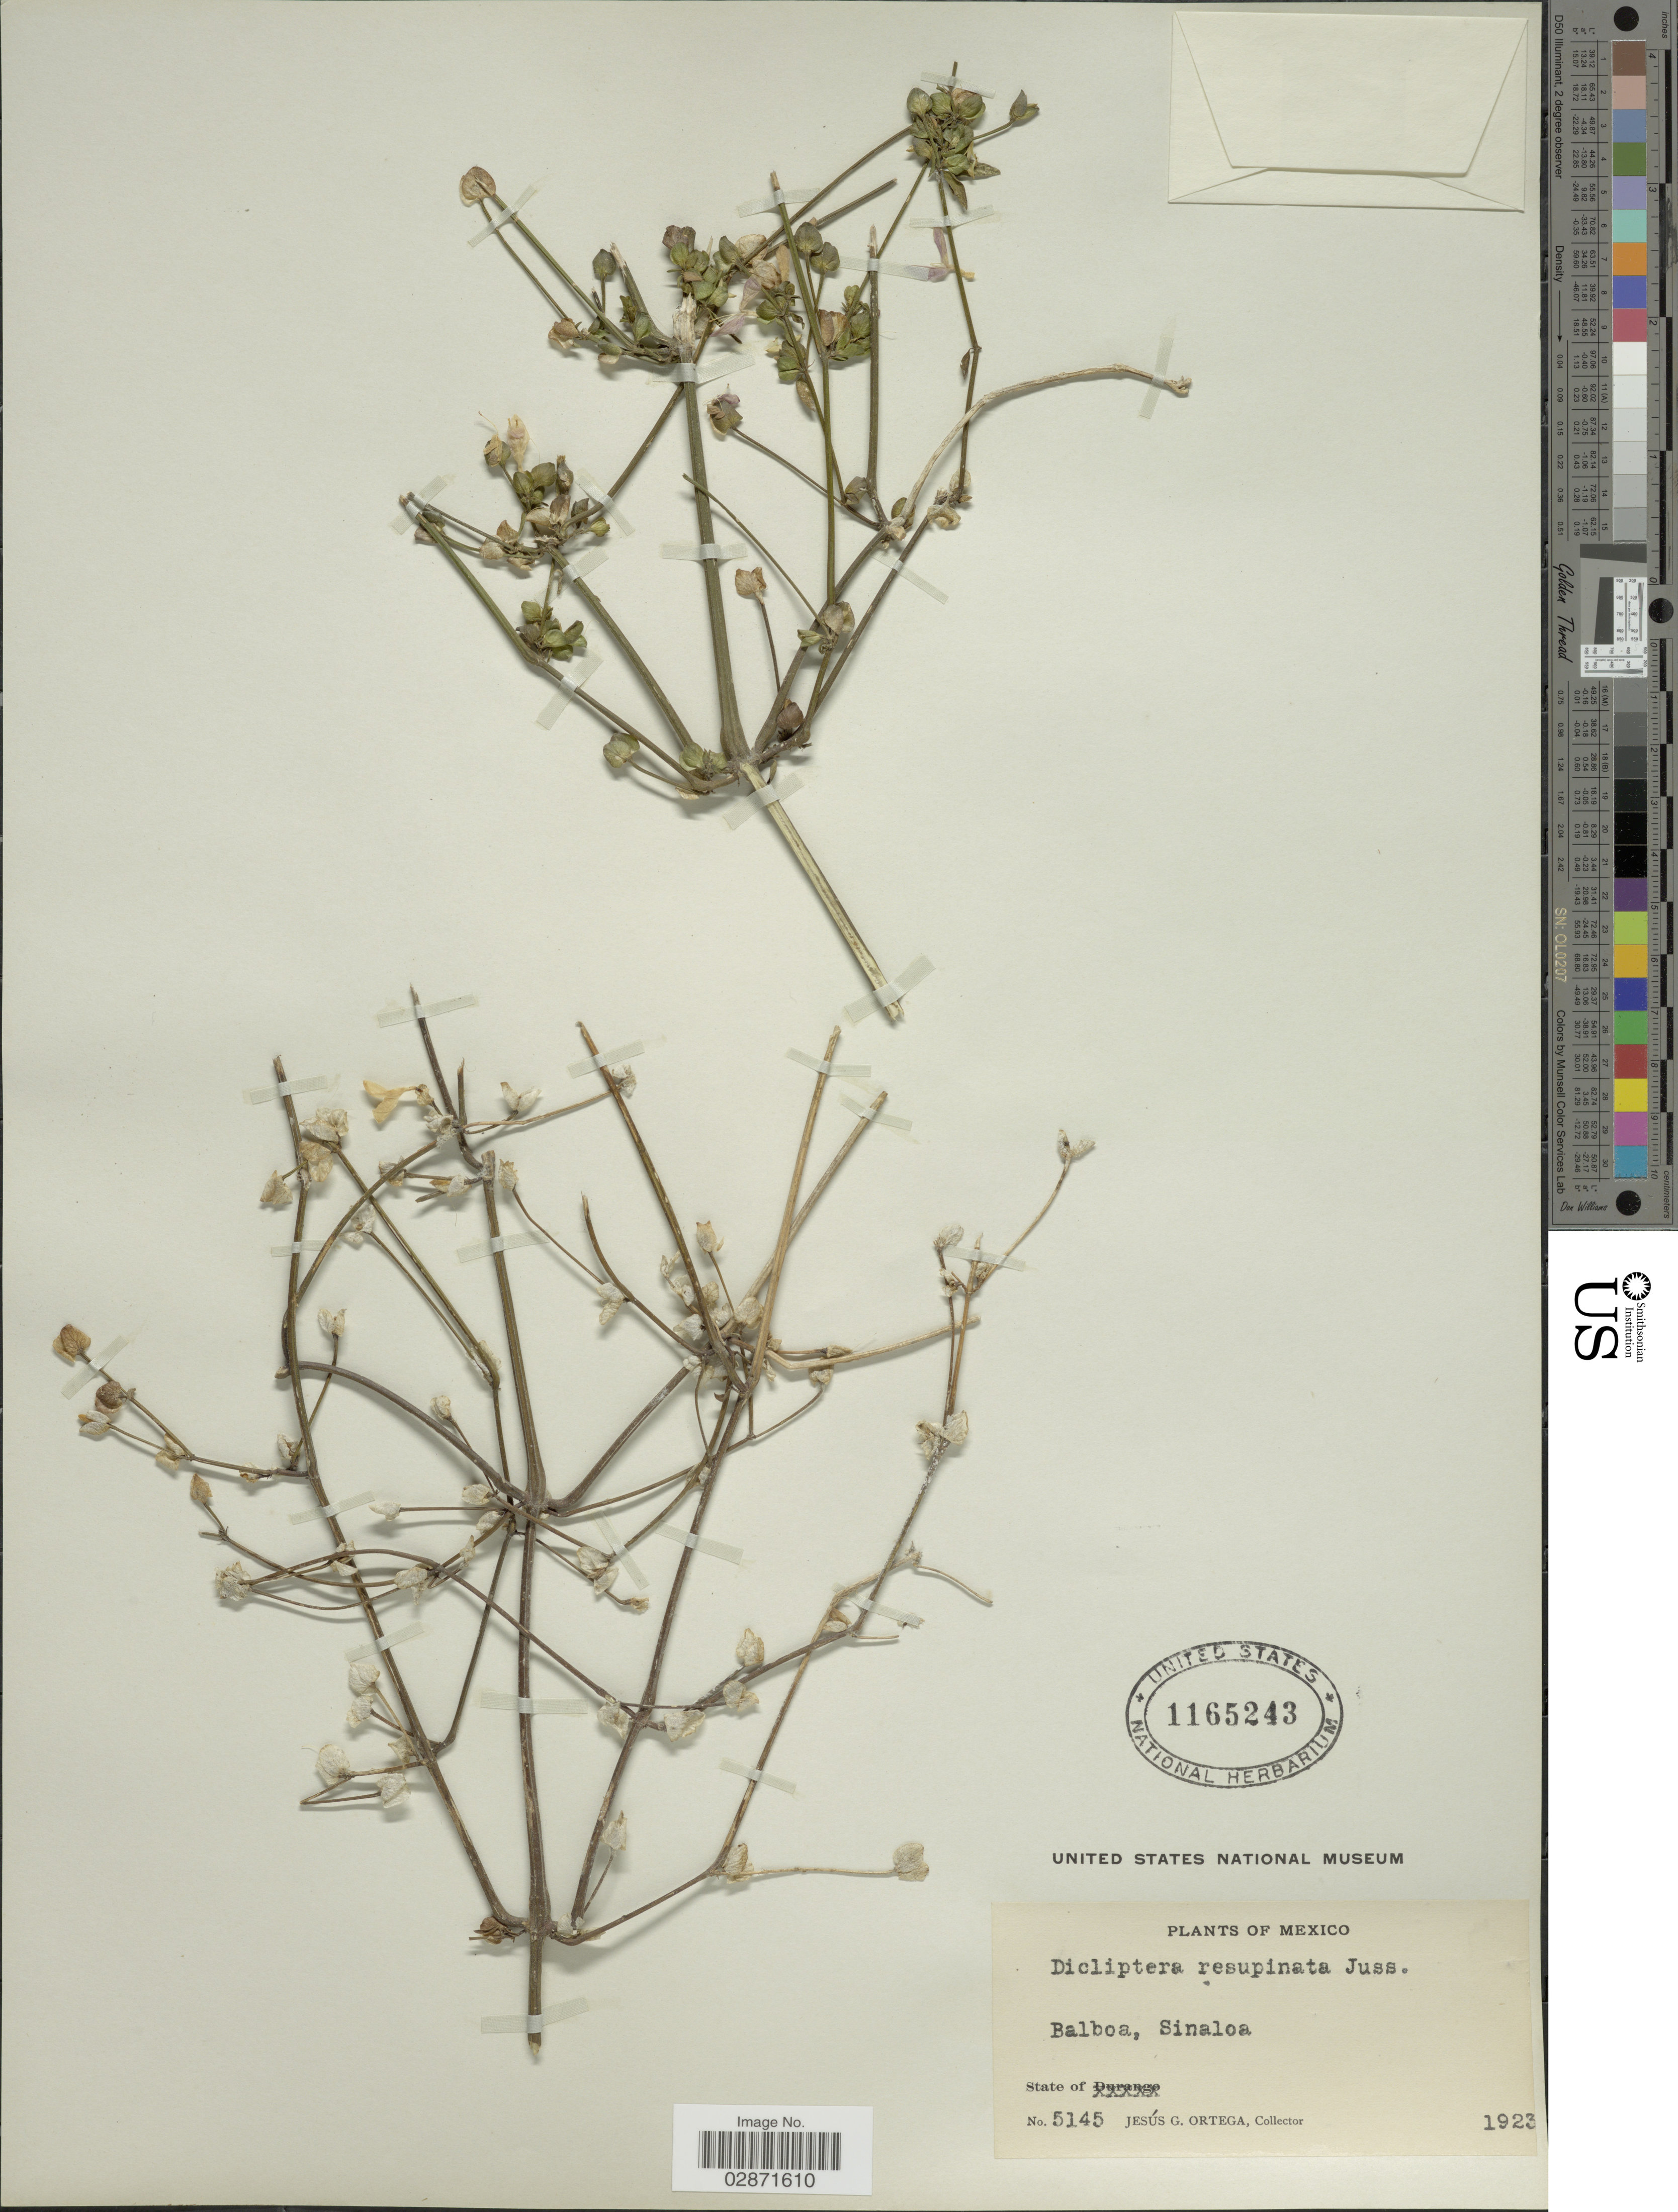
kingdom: Plantae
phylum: Tracheophyta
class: Magnoliopsida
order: Lamiales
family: Acanthaceae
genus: Dicliptera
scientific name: Dicliptera resupinata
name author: (Vahl) Juss.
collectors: J. Ortega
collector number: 5145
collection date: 1923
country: Mexico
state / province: Sinaloa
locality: Balboa, Sinaloa.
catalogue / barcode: US 1165243